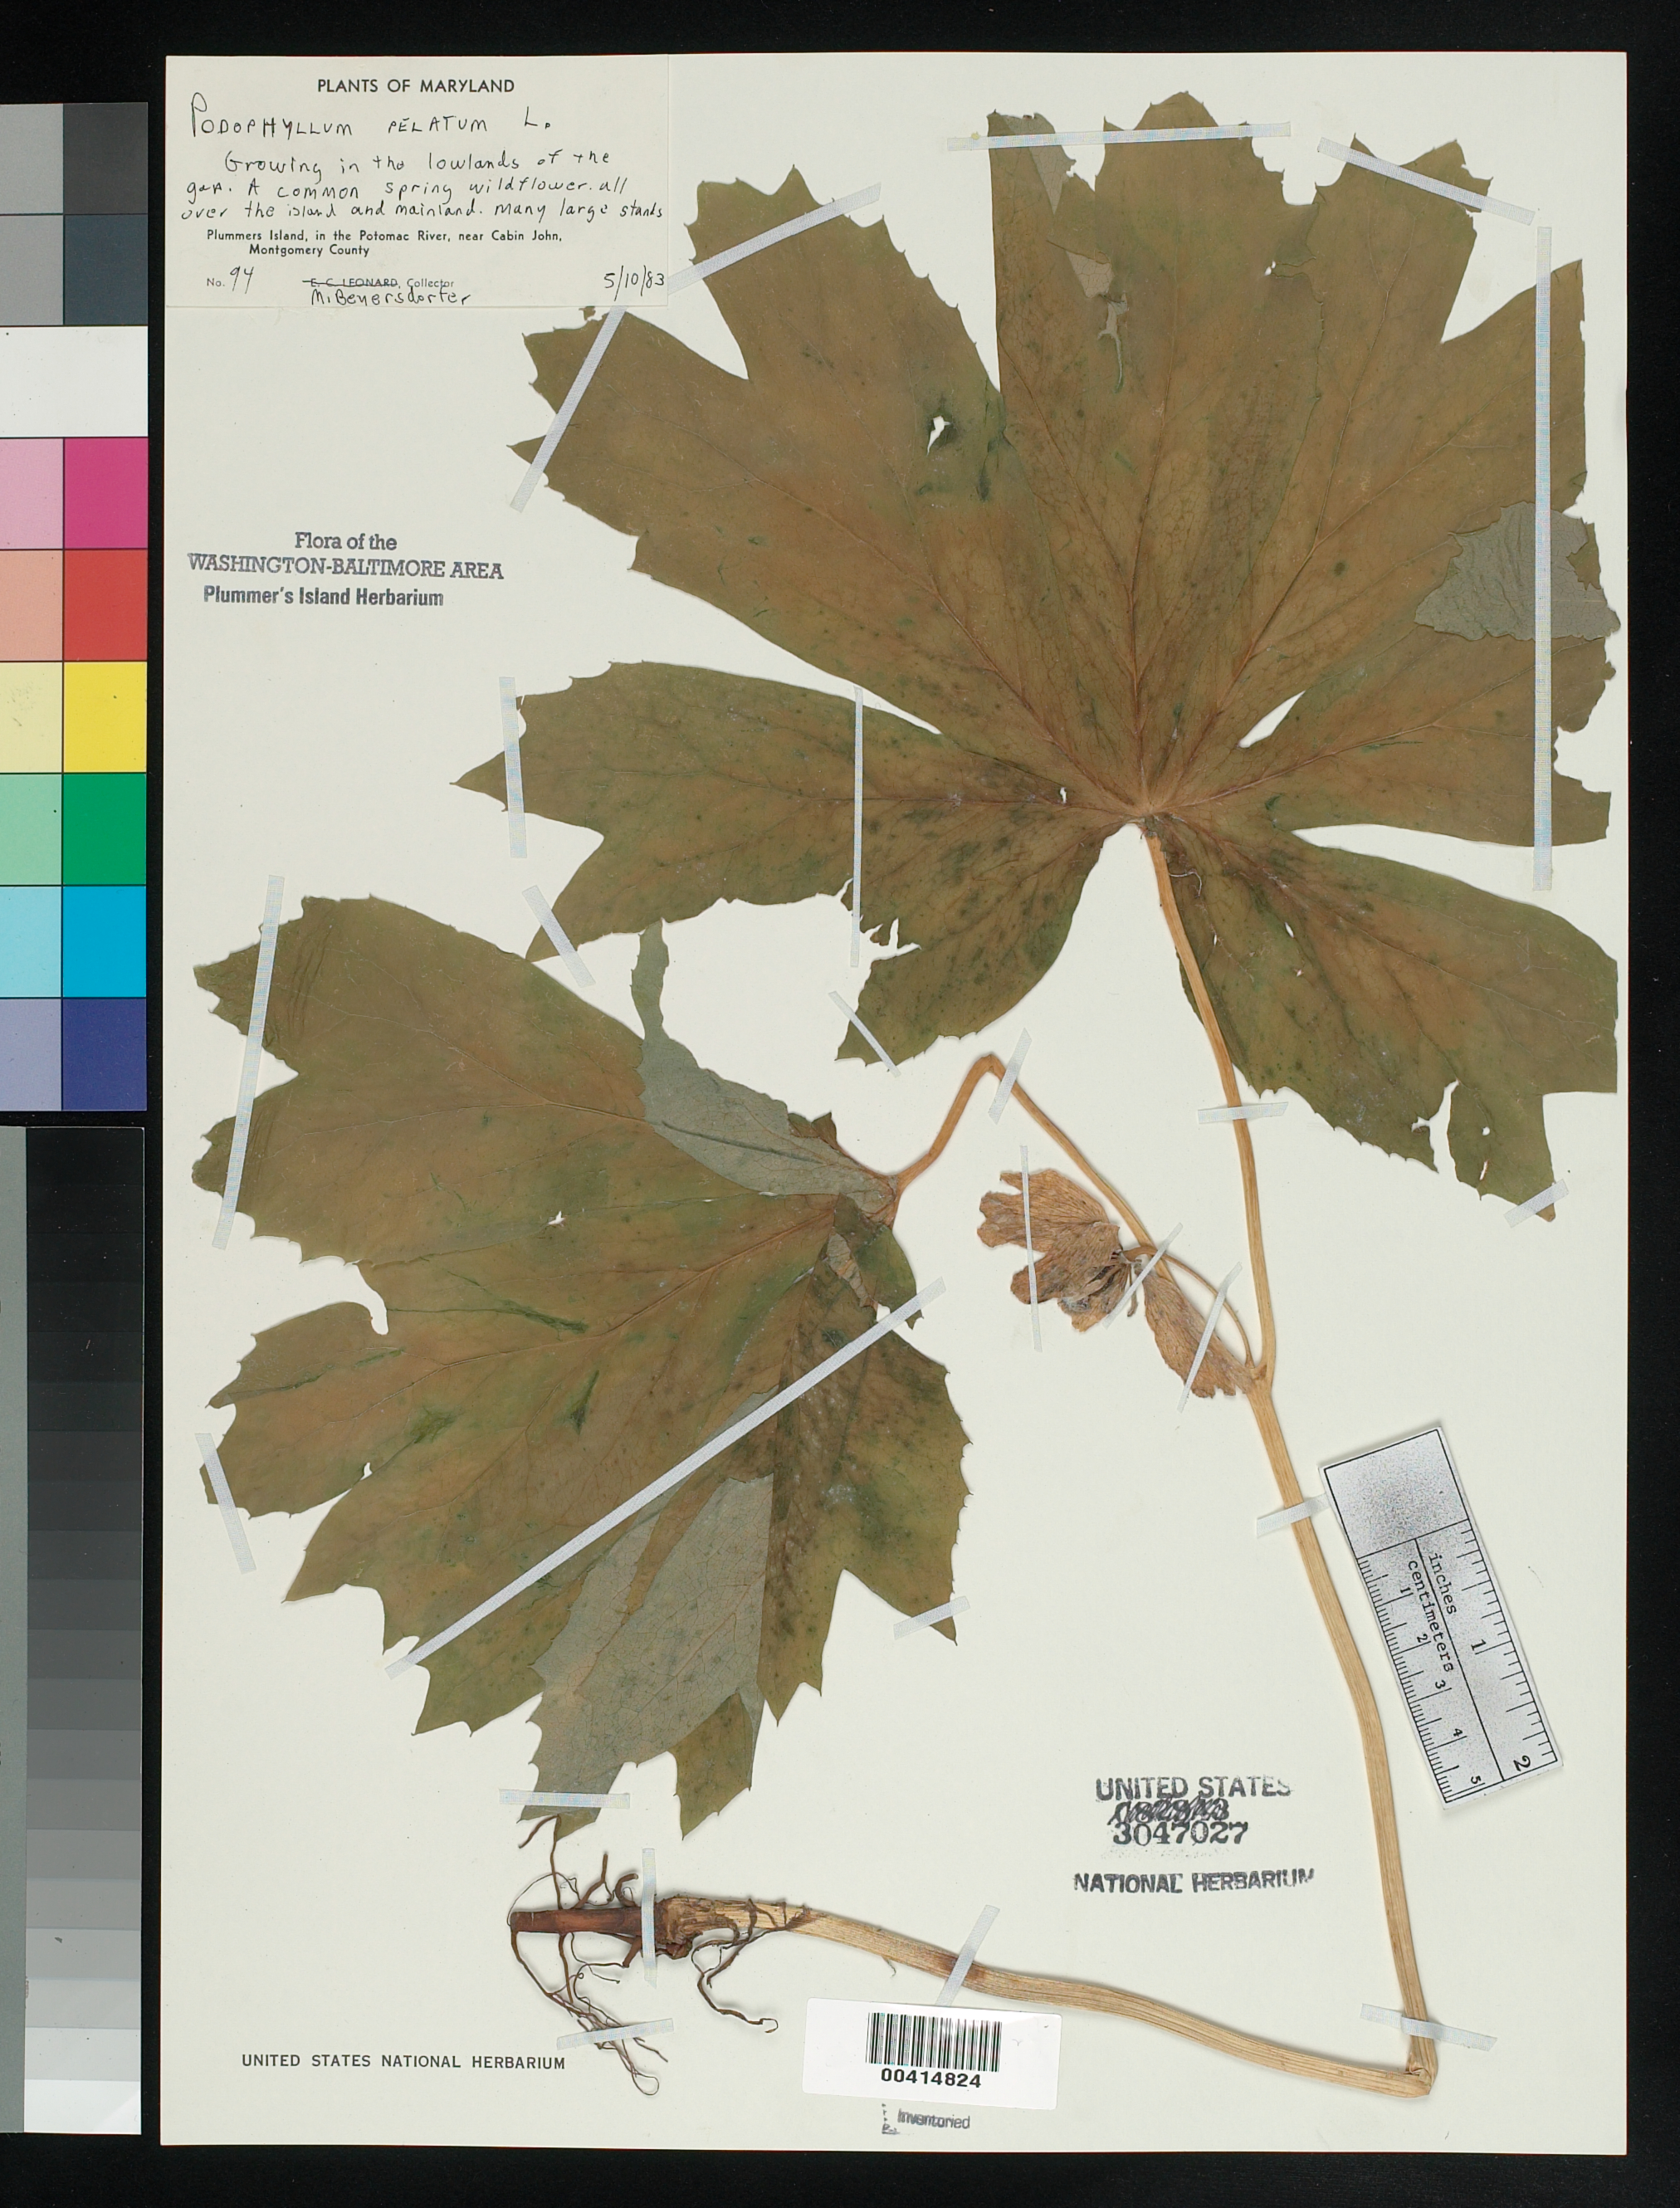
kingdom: Plantae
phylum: Tracheophyta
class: Magnoliopsida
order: Ranunculales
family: Berberidaceae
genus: Podophyllum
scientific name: Podophyllum peltatum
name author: L.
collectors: M. Beyersdorfer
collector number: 94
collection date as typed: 10 May 1983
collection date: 1983-05-10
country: United States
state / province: Maryland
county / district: Montgomery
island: Plummers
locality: Plummer's Island; the Gap C. & O. Canal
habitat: Lowlands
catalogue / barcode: US 3047027